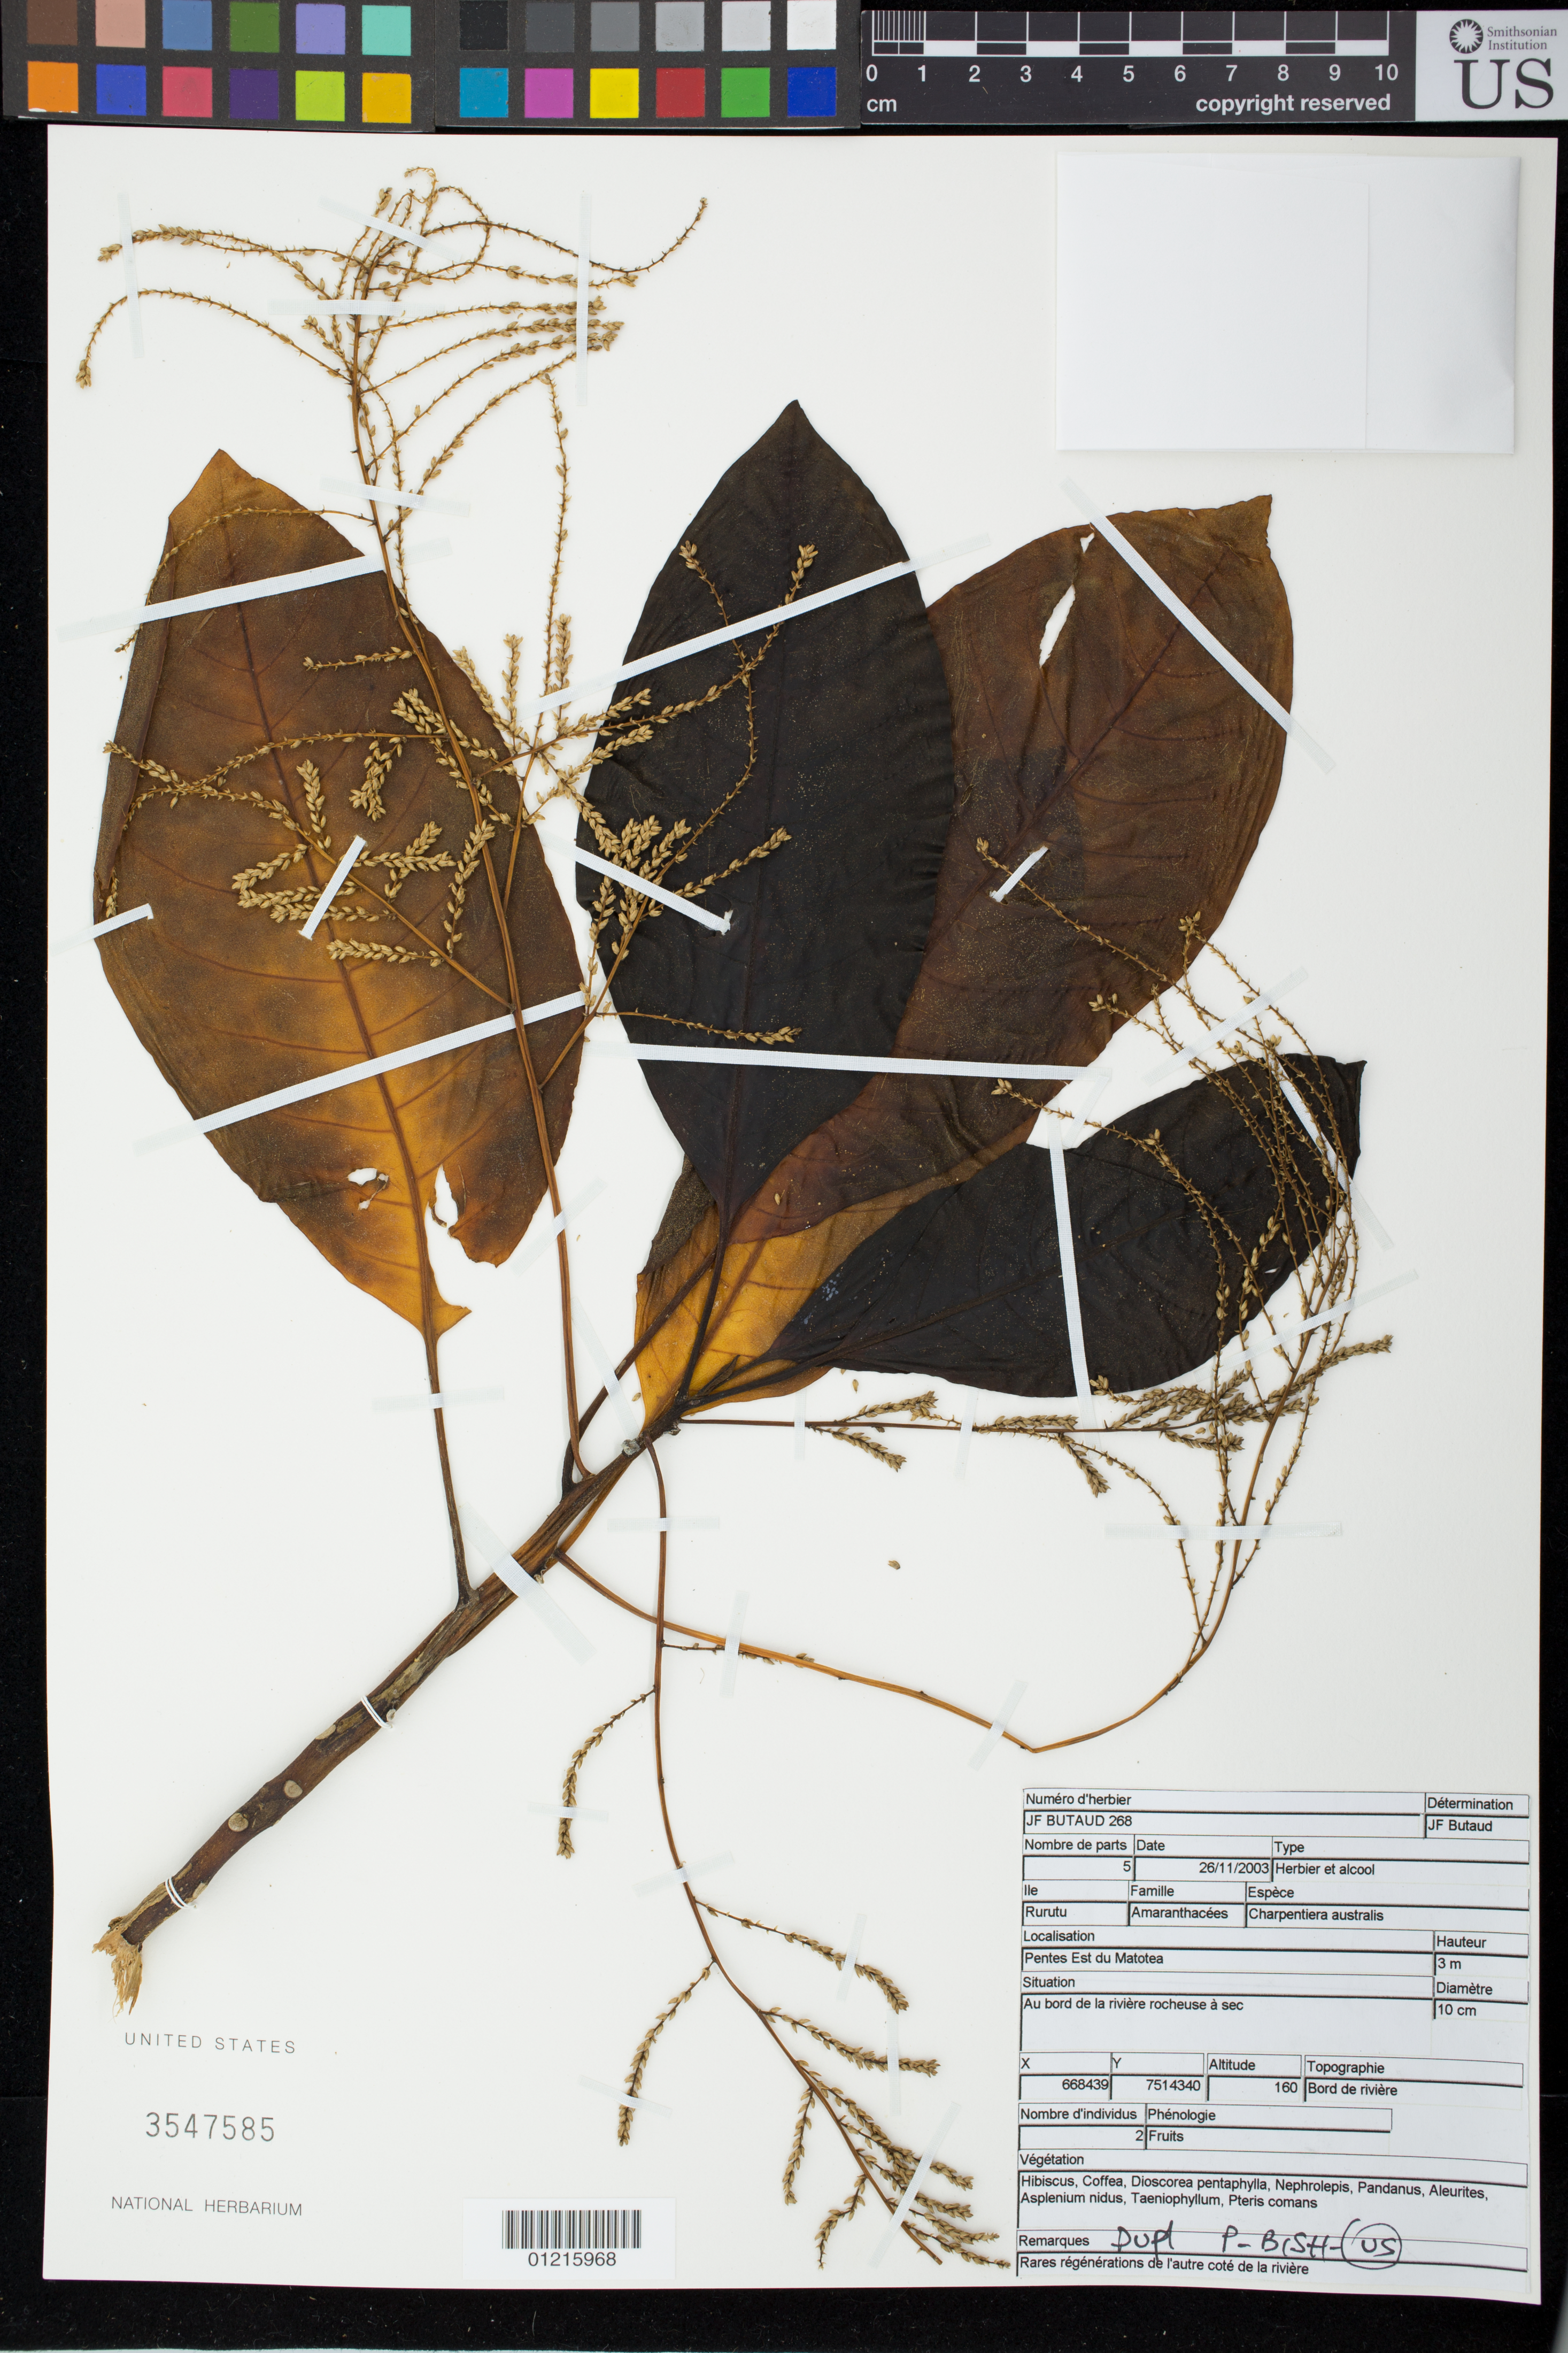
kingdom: Plantae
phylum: Tracheophyta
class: Magnoliopsida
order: Caryophyllales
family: Amaranthaceae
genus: Charpentiera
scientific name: Charpentiera australis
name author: Sohmer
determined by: Butaud, J. F.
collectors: J. Butaud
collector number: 268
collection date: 2003-11-26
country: French Polynesia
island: Rurutu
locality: Pentes est du Matotea, au bord de la rivière rocheuse à sec.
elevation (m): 160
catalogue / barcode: US 3547585